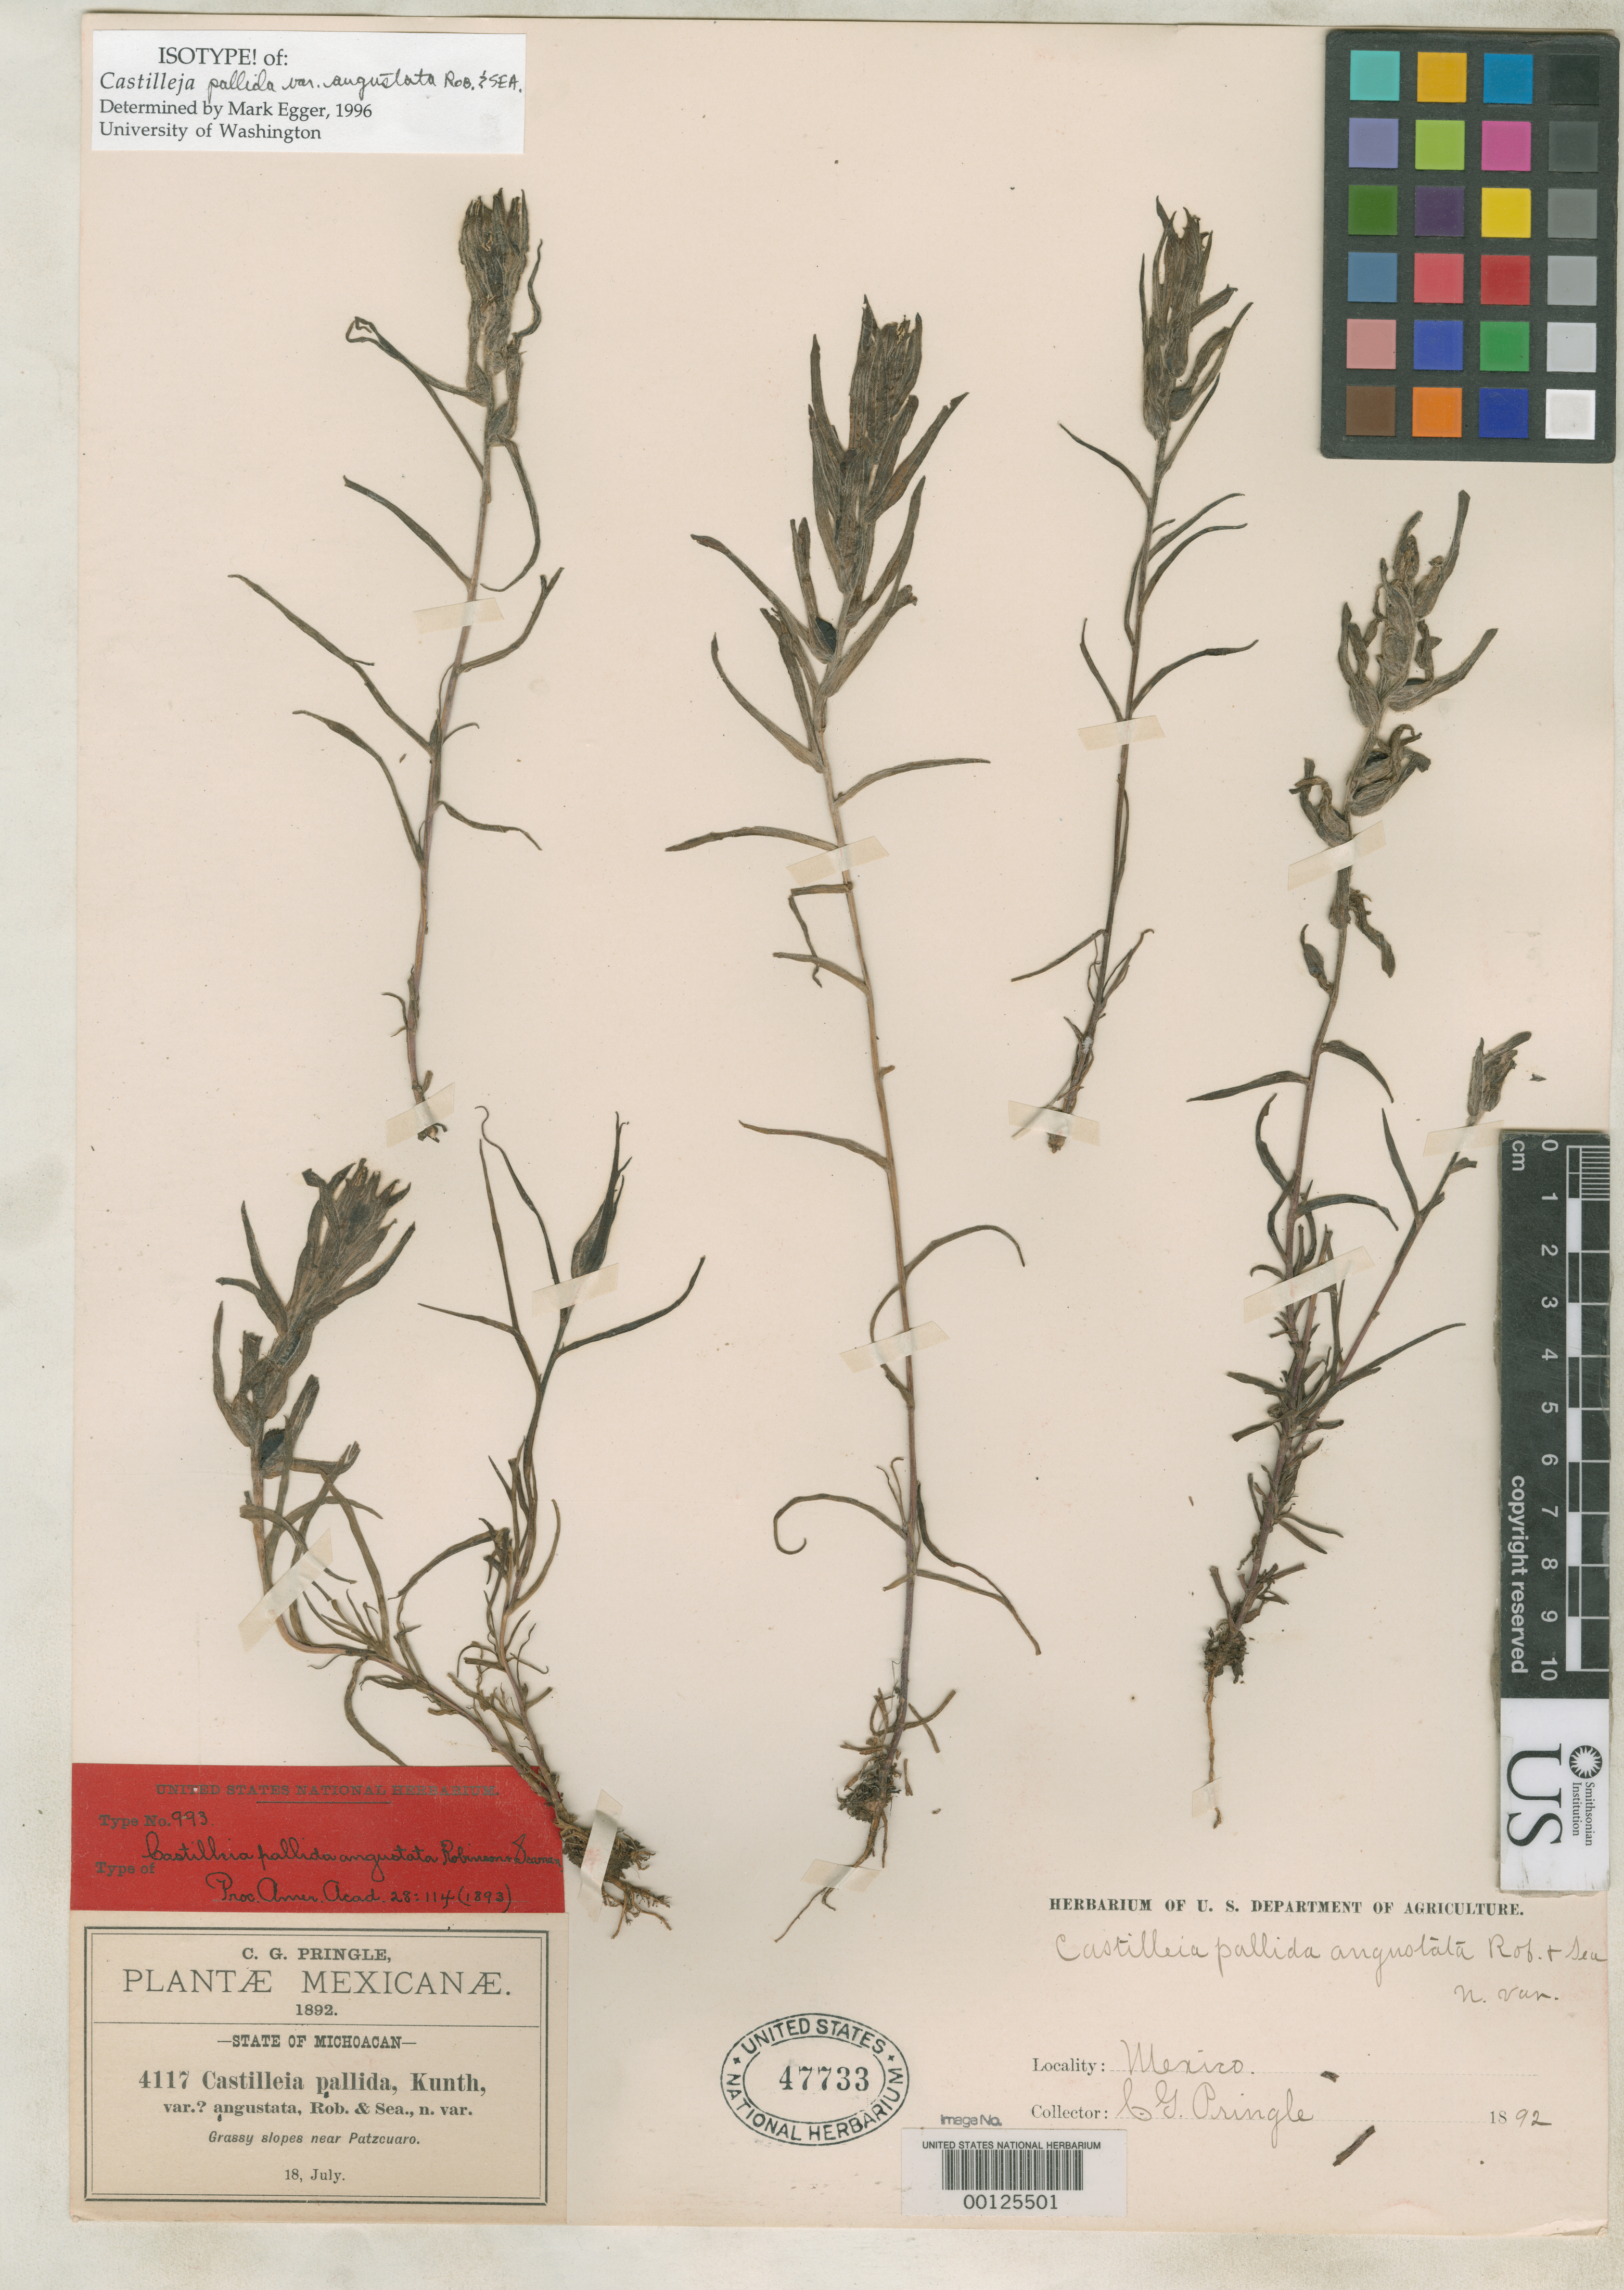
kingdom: Plantae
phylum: Tracheophyta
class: Magnoliopsida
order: Lamiales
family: Orobanchaceae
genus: Castilleja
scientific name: Castilleja pallida var. angustata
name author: B.L. Rob. & Seaton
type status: Isotype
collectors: C. G. Pringle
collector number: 4117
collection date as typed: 18 Jul 1892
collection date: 1892-07-18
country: Mexico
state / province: Michoacán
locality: Slopes near Patzcuaro.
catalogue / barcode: US 47733